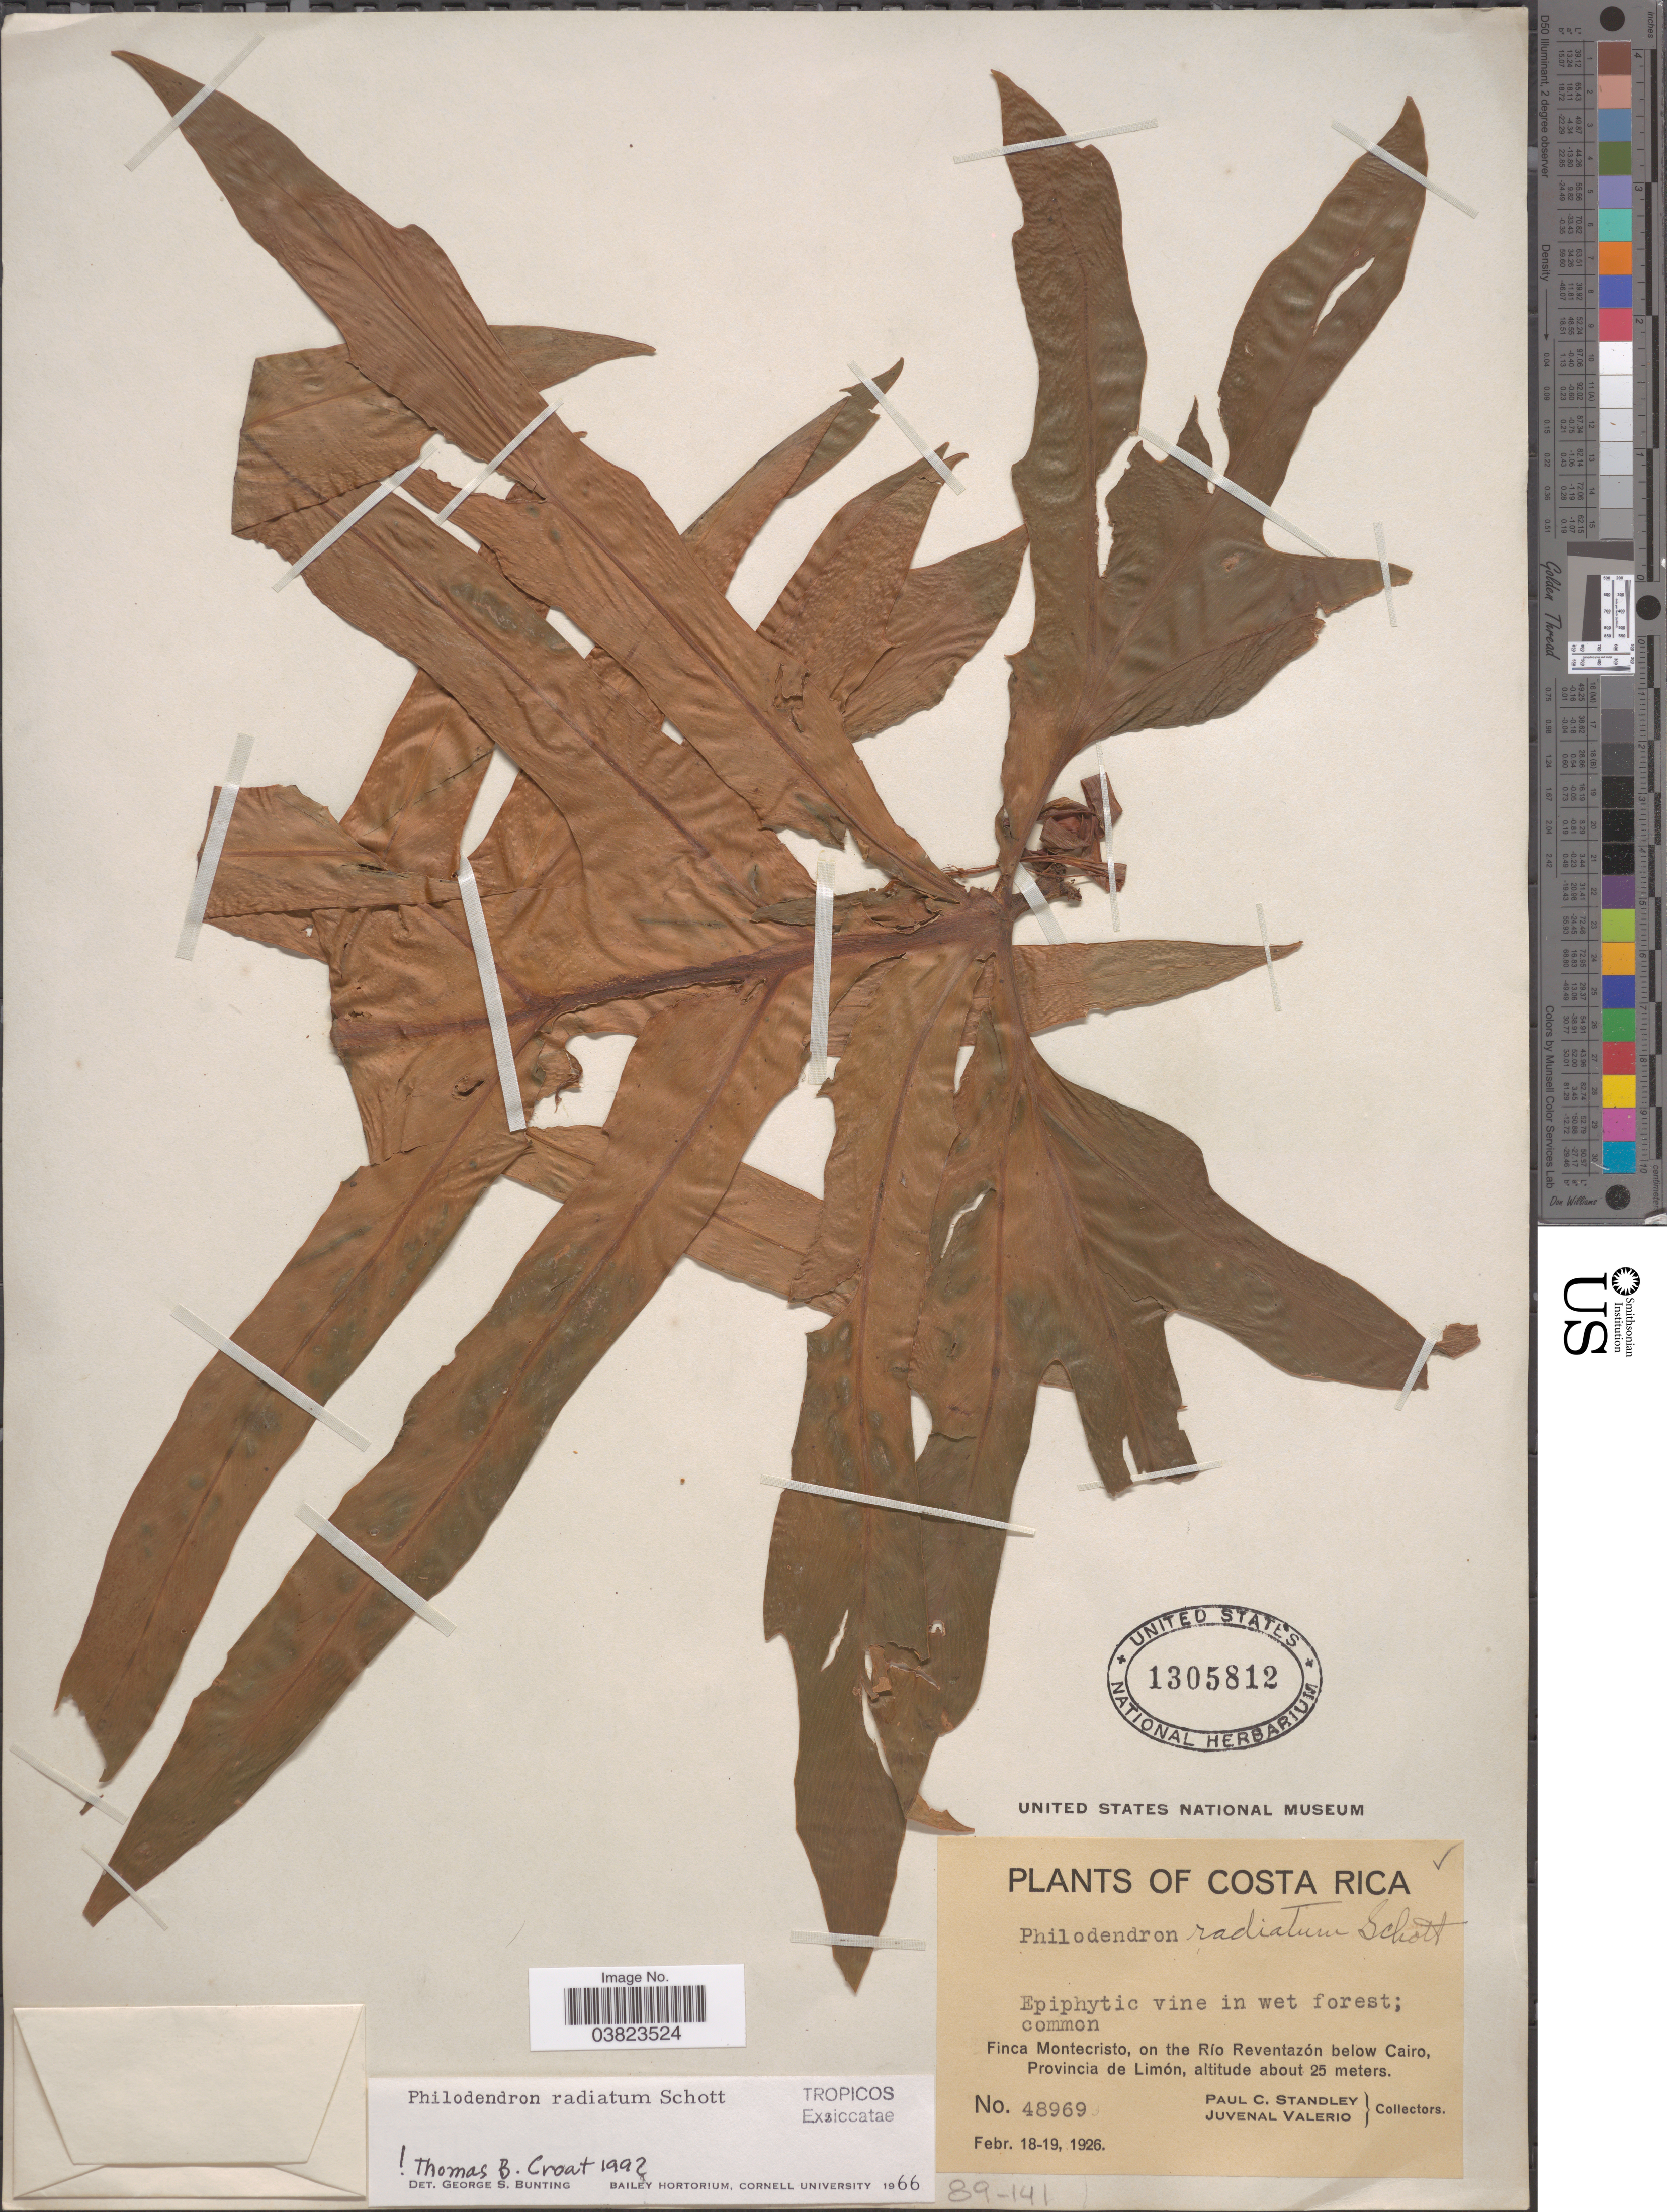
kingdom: Plantae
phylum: Tracheophyta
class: Liliopsida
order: Alismatales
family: Araceae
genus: Philodendron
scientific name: Philodendron radiatum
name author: Schott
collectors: P. C. Standley & J. Valerio R.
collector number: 48969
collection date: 1926-02-18/1926-02-19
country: Costa Rica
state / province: Limón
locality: Finca Montecristo, on the Río Reventazón below Cairo.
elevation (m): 25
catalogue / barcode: US 1305812